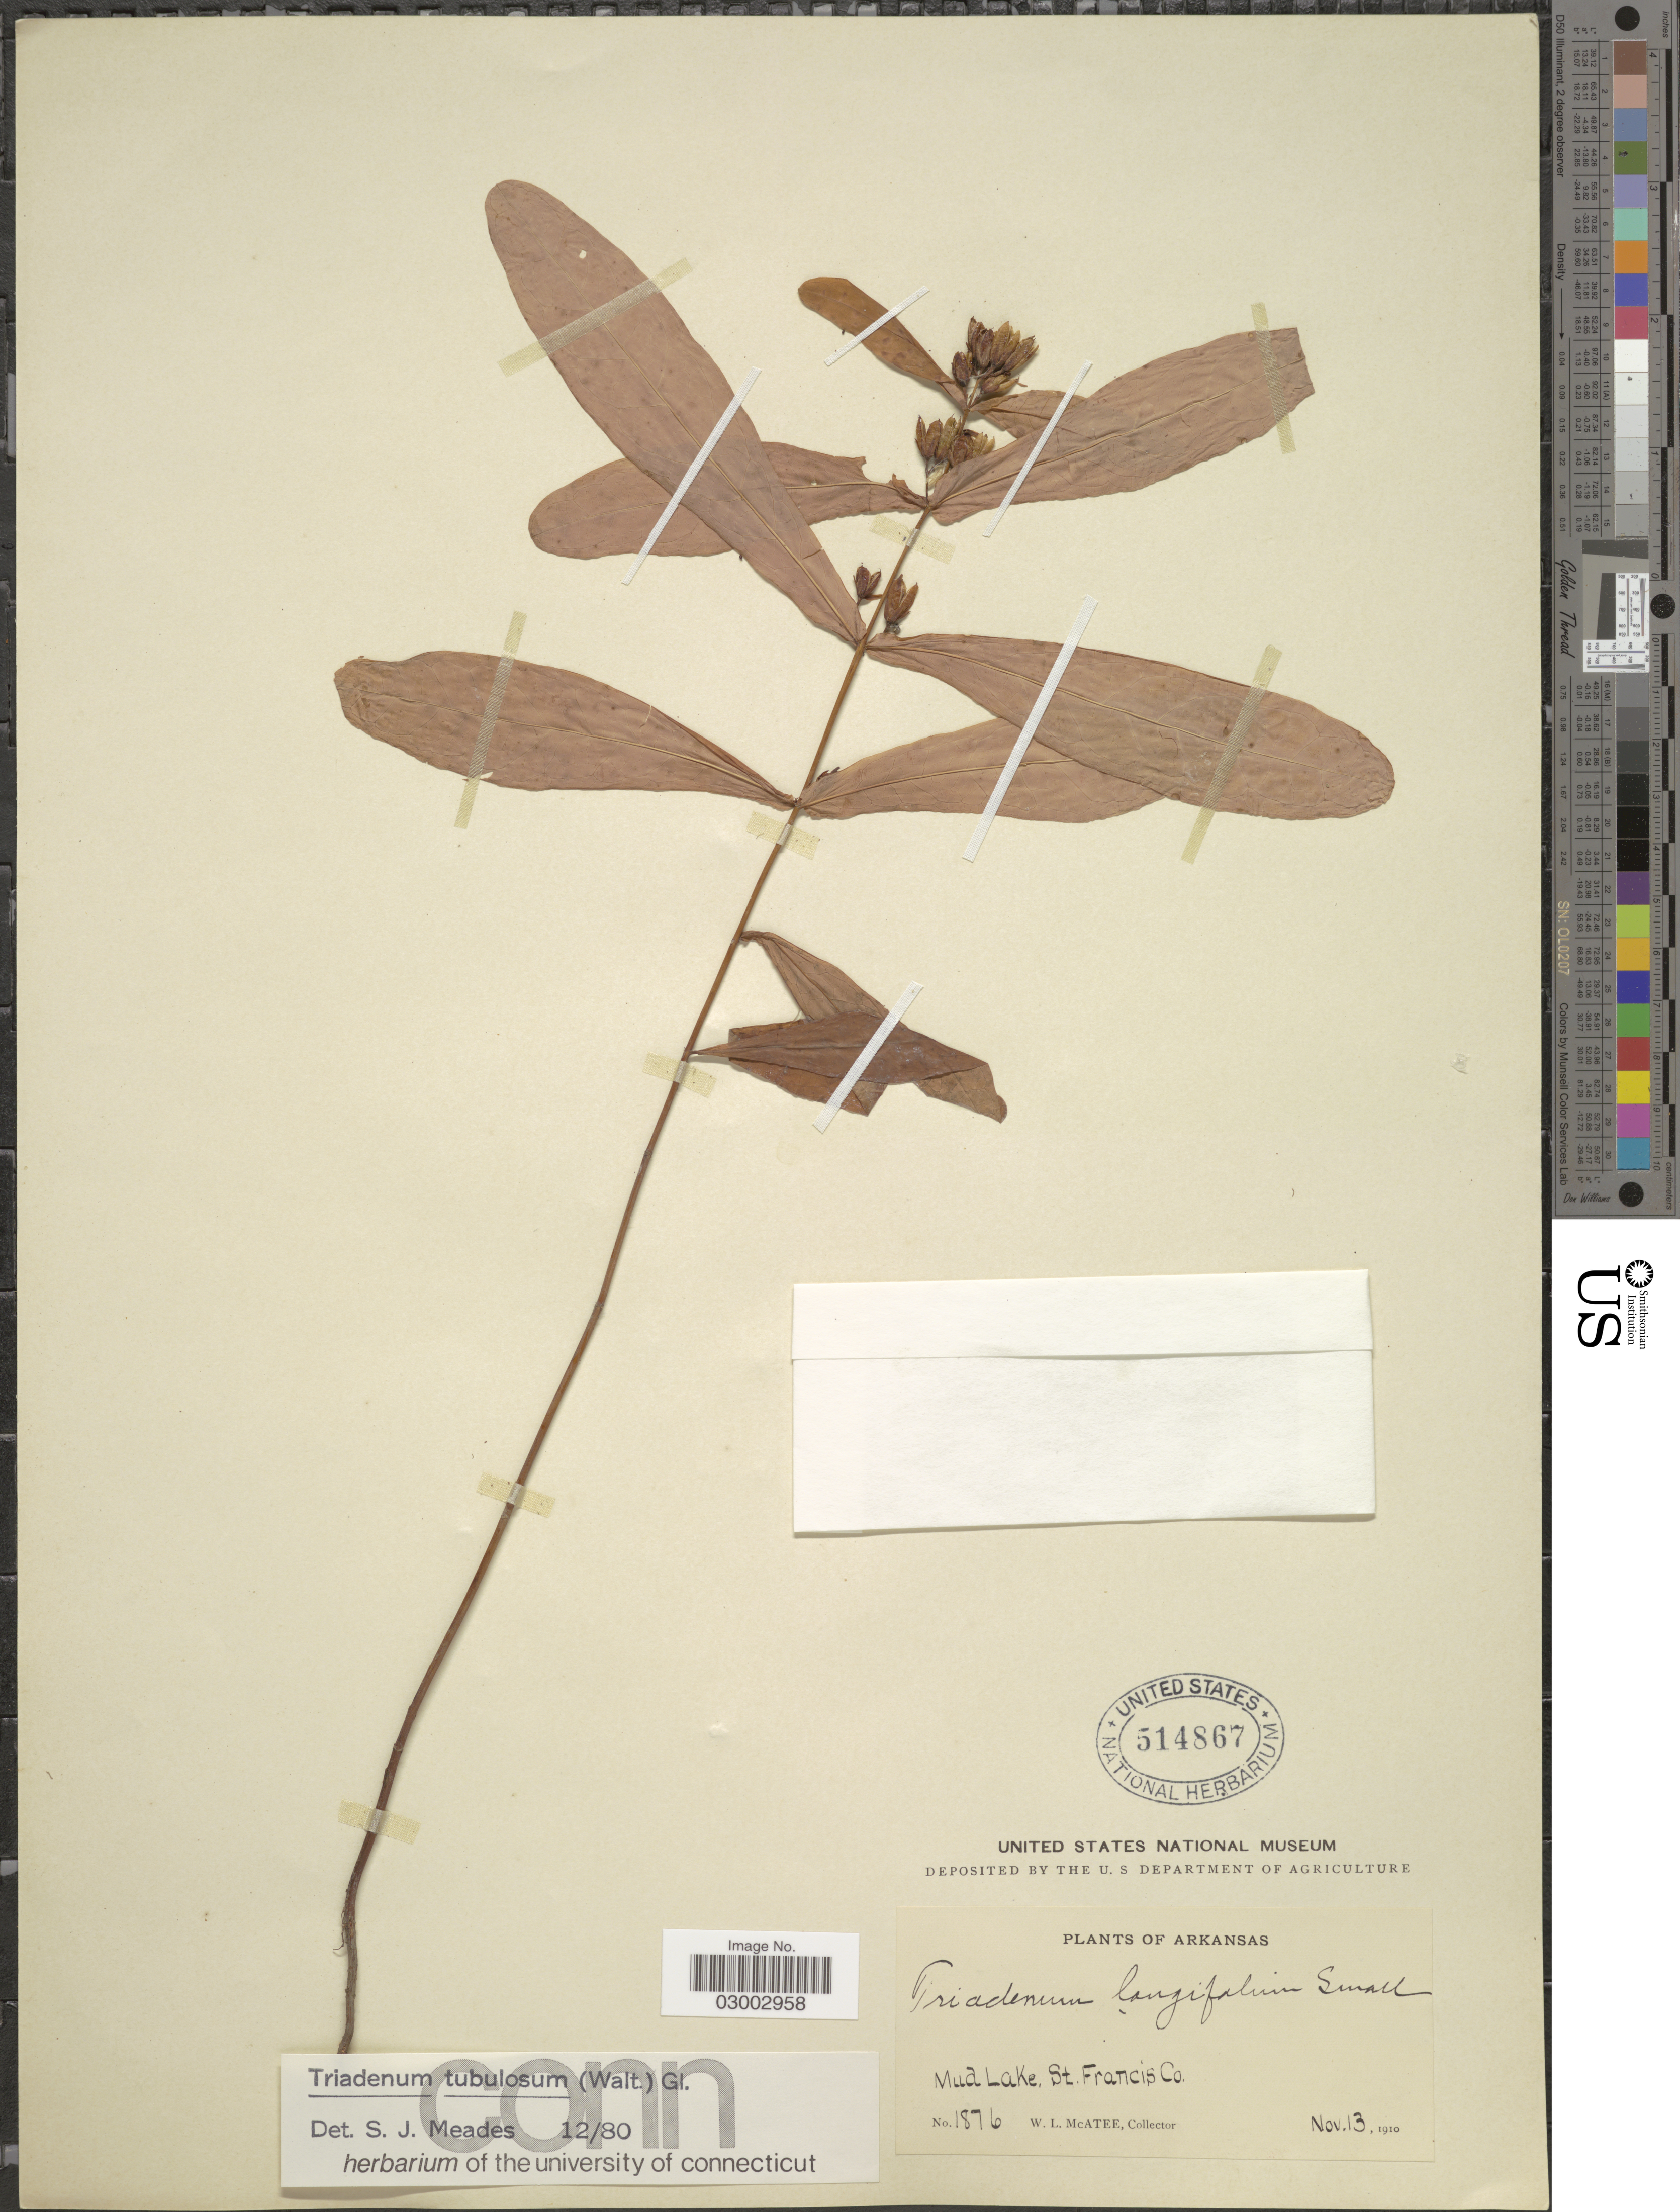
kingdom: Plantae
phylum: Tracheophyta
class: Magnoliopsida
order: Malpighiales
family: Hypericaceae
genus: Hypericum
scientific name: Hypericum tubulosum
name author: Walter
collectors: W. McAtee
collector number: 1876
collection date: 1910-11-13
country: United States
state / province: Arkansas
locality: Mild Lake, St. Francis Co.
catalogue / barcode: US 514867